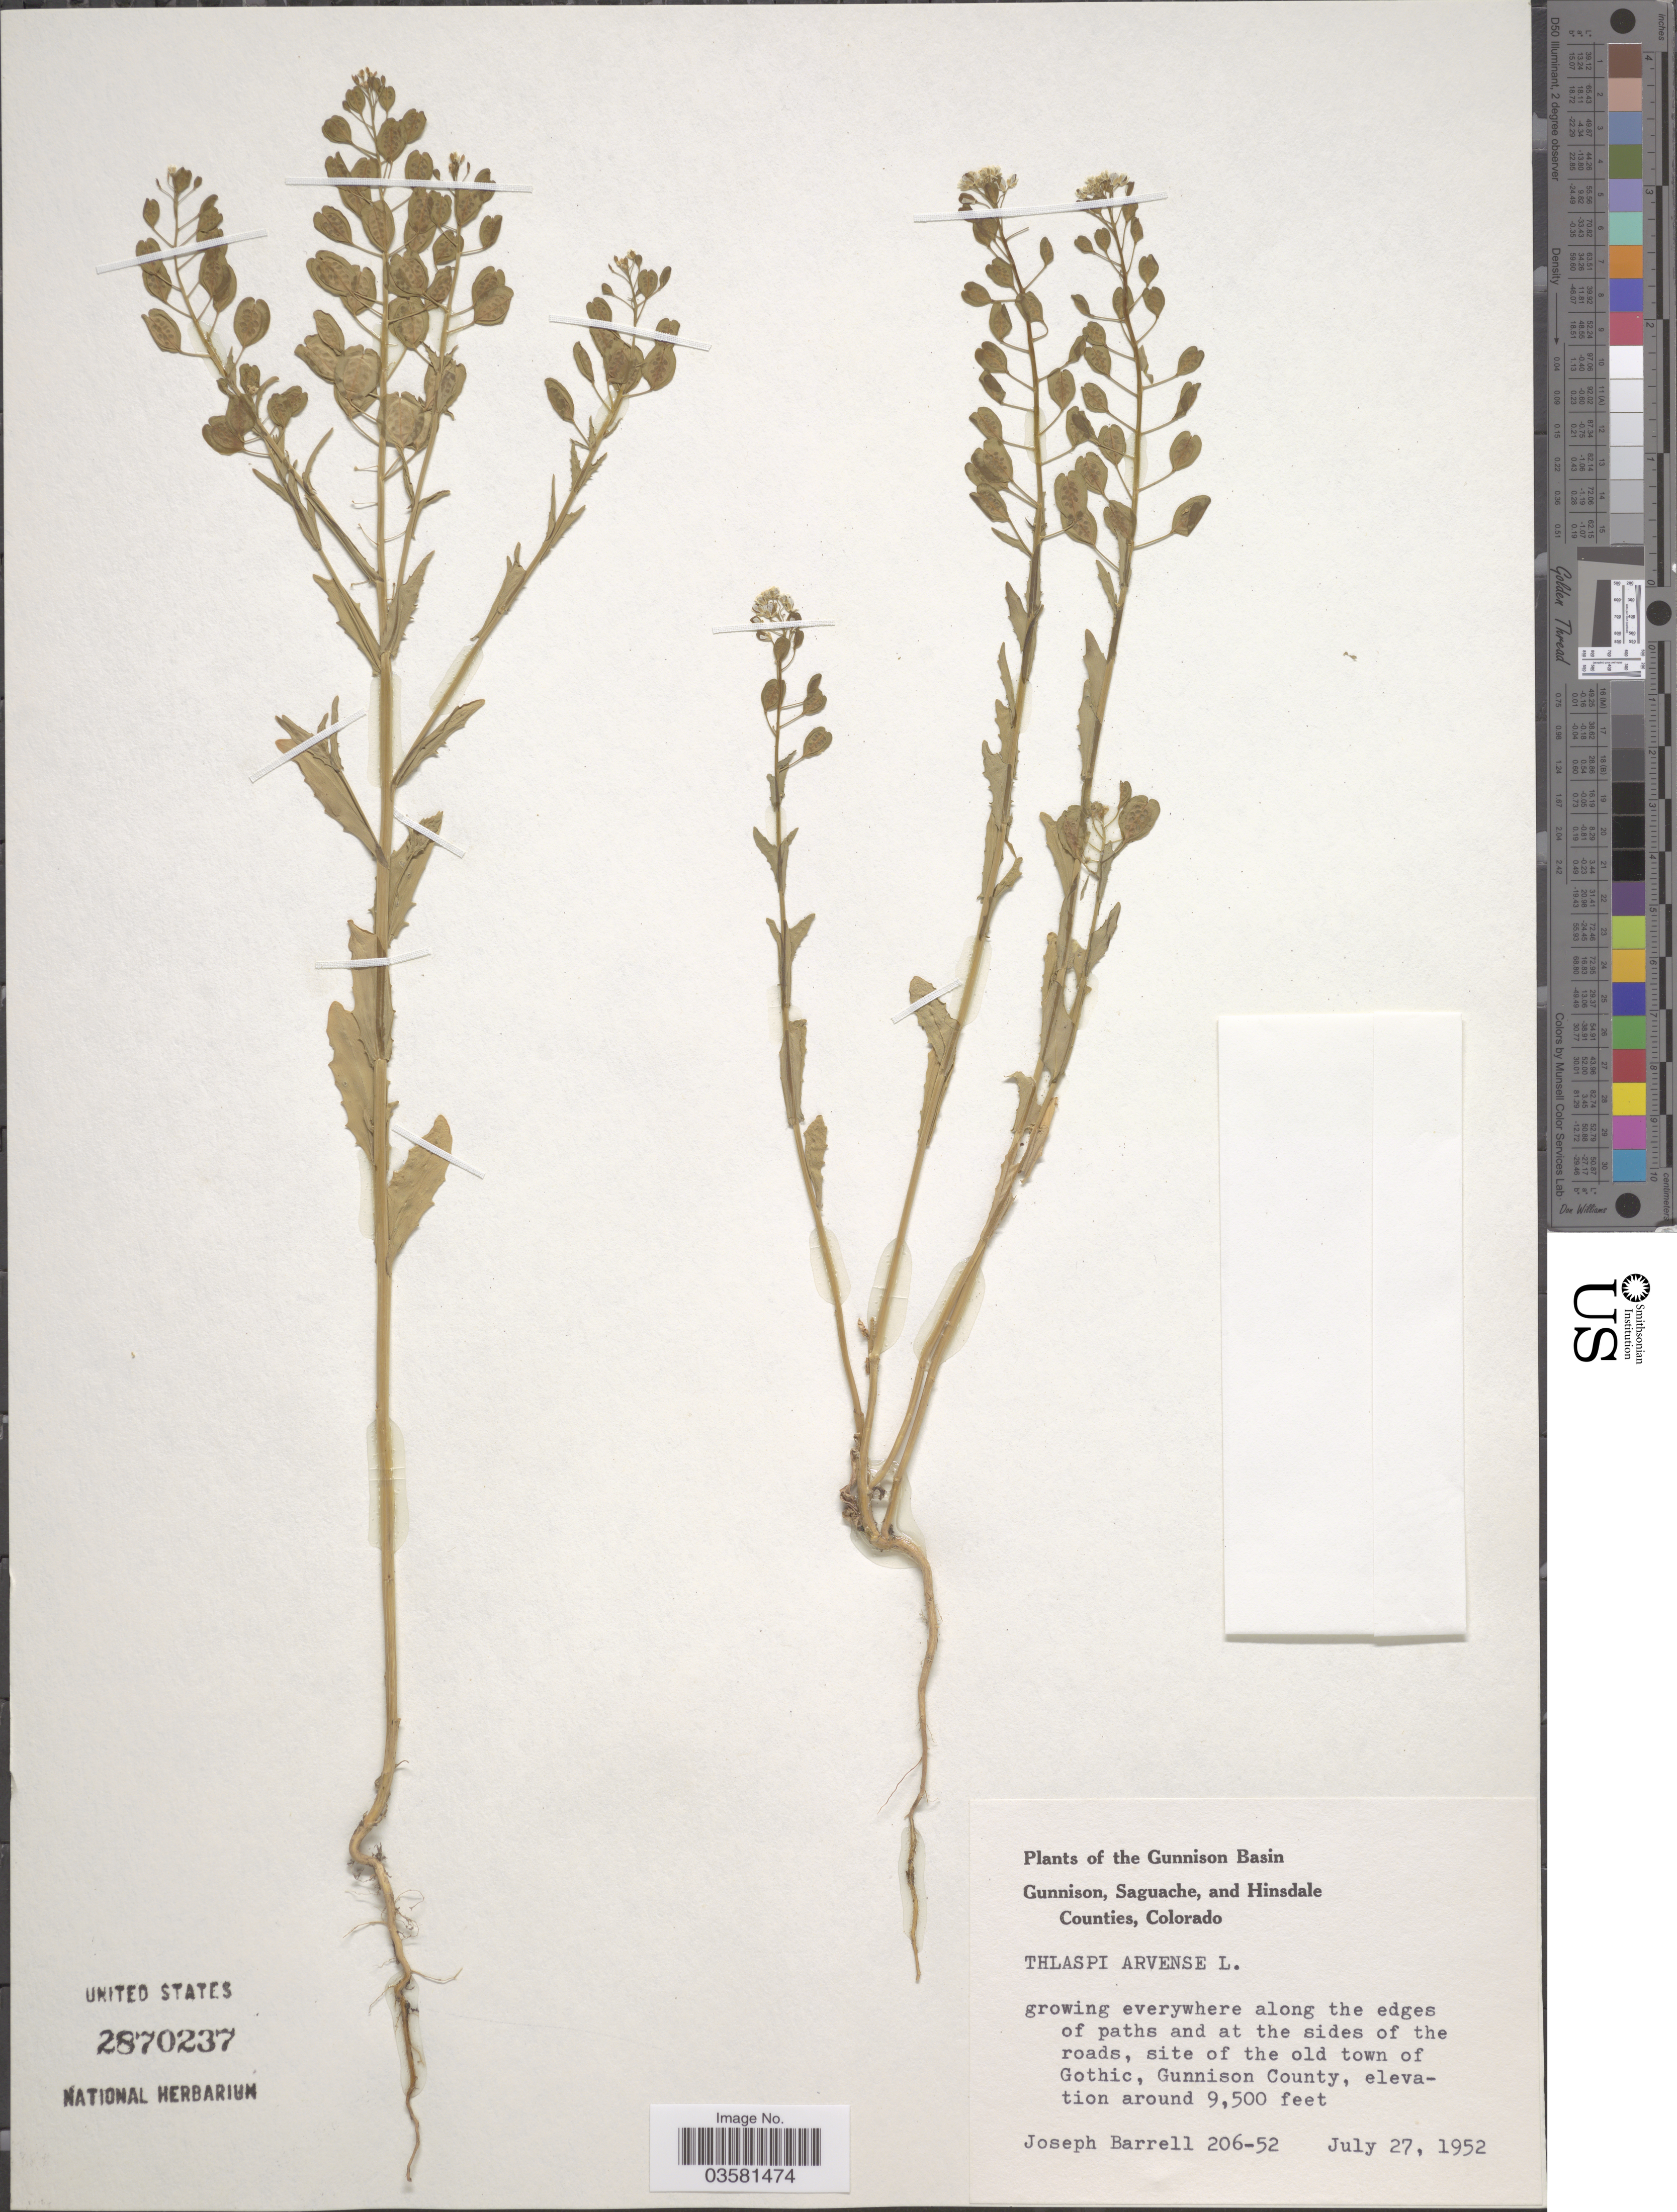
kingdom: Plantae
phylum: Tracheophyta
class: Magnoliopsida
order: Brassicales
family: Brassicaceae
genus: Thlaspi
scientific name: Thlaspi arvense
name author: L.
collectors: J. Barrell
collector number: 206-52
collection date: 1952-07-27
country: United States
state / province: Colorado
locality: The Gunnison Basin. Along the edges of paths and at the sides of the roads, site of the old town of Gothic, Gunnison County.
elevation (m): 2896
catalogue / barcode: US 2870237